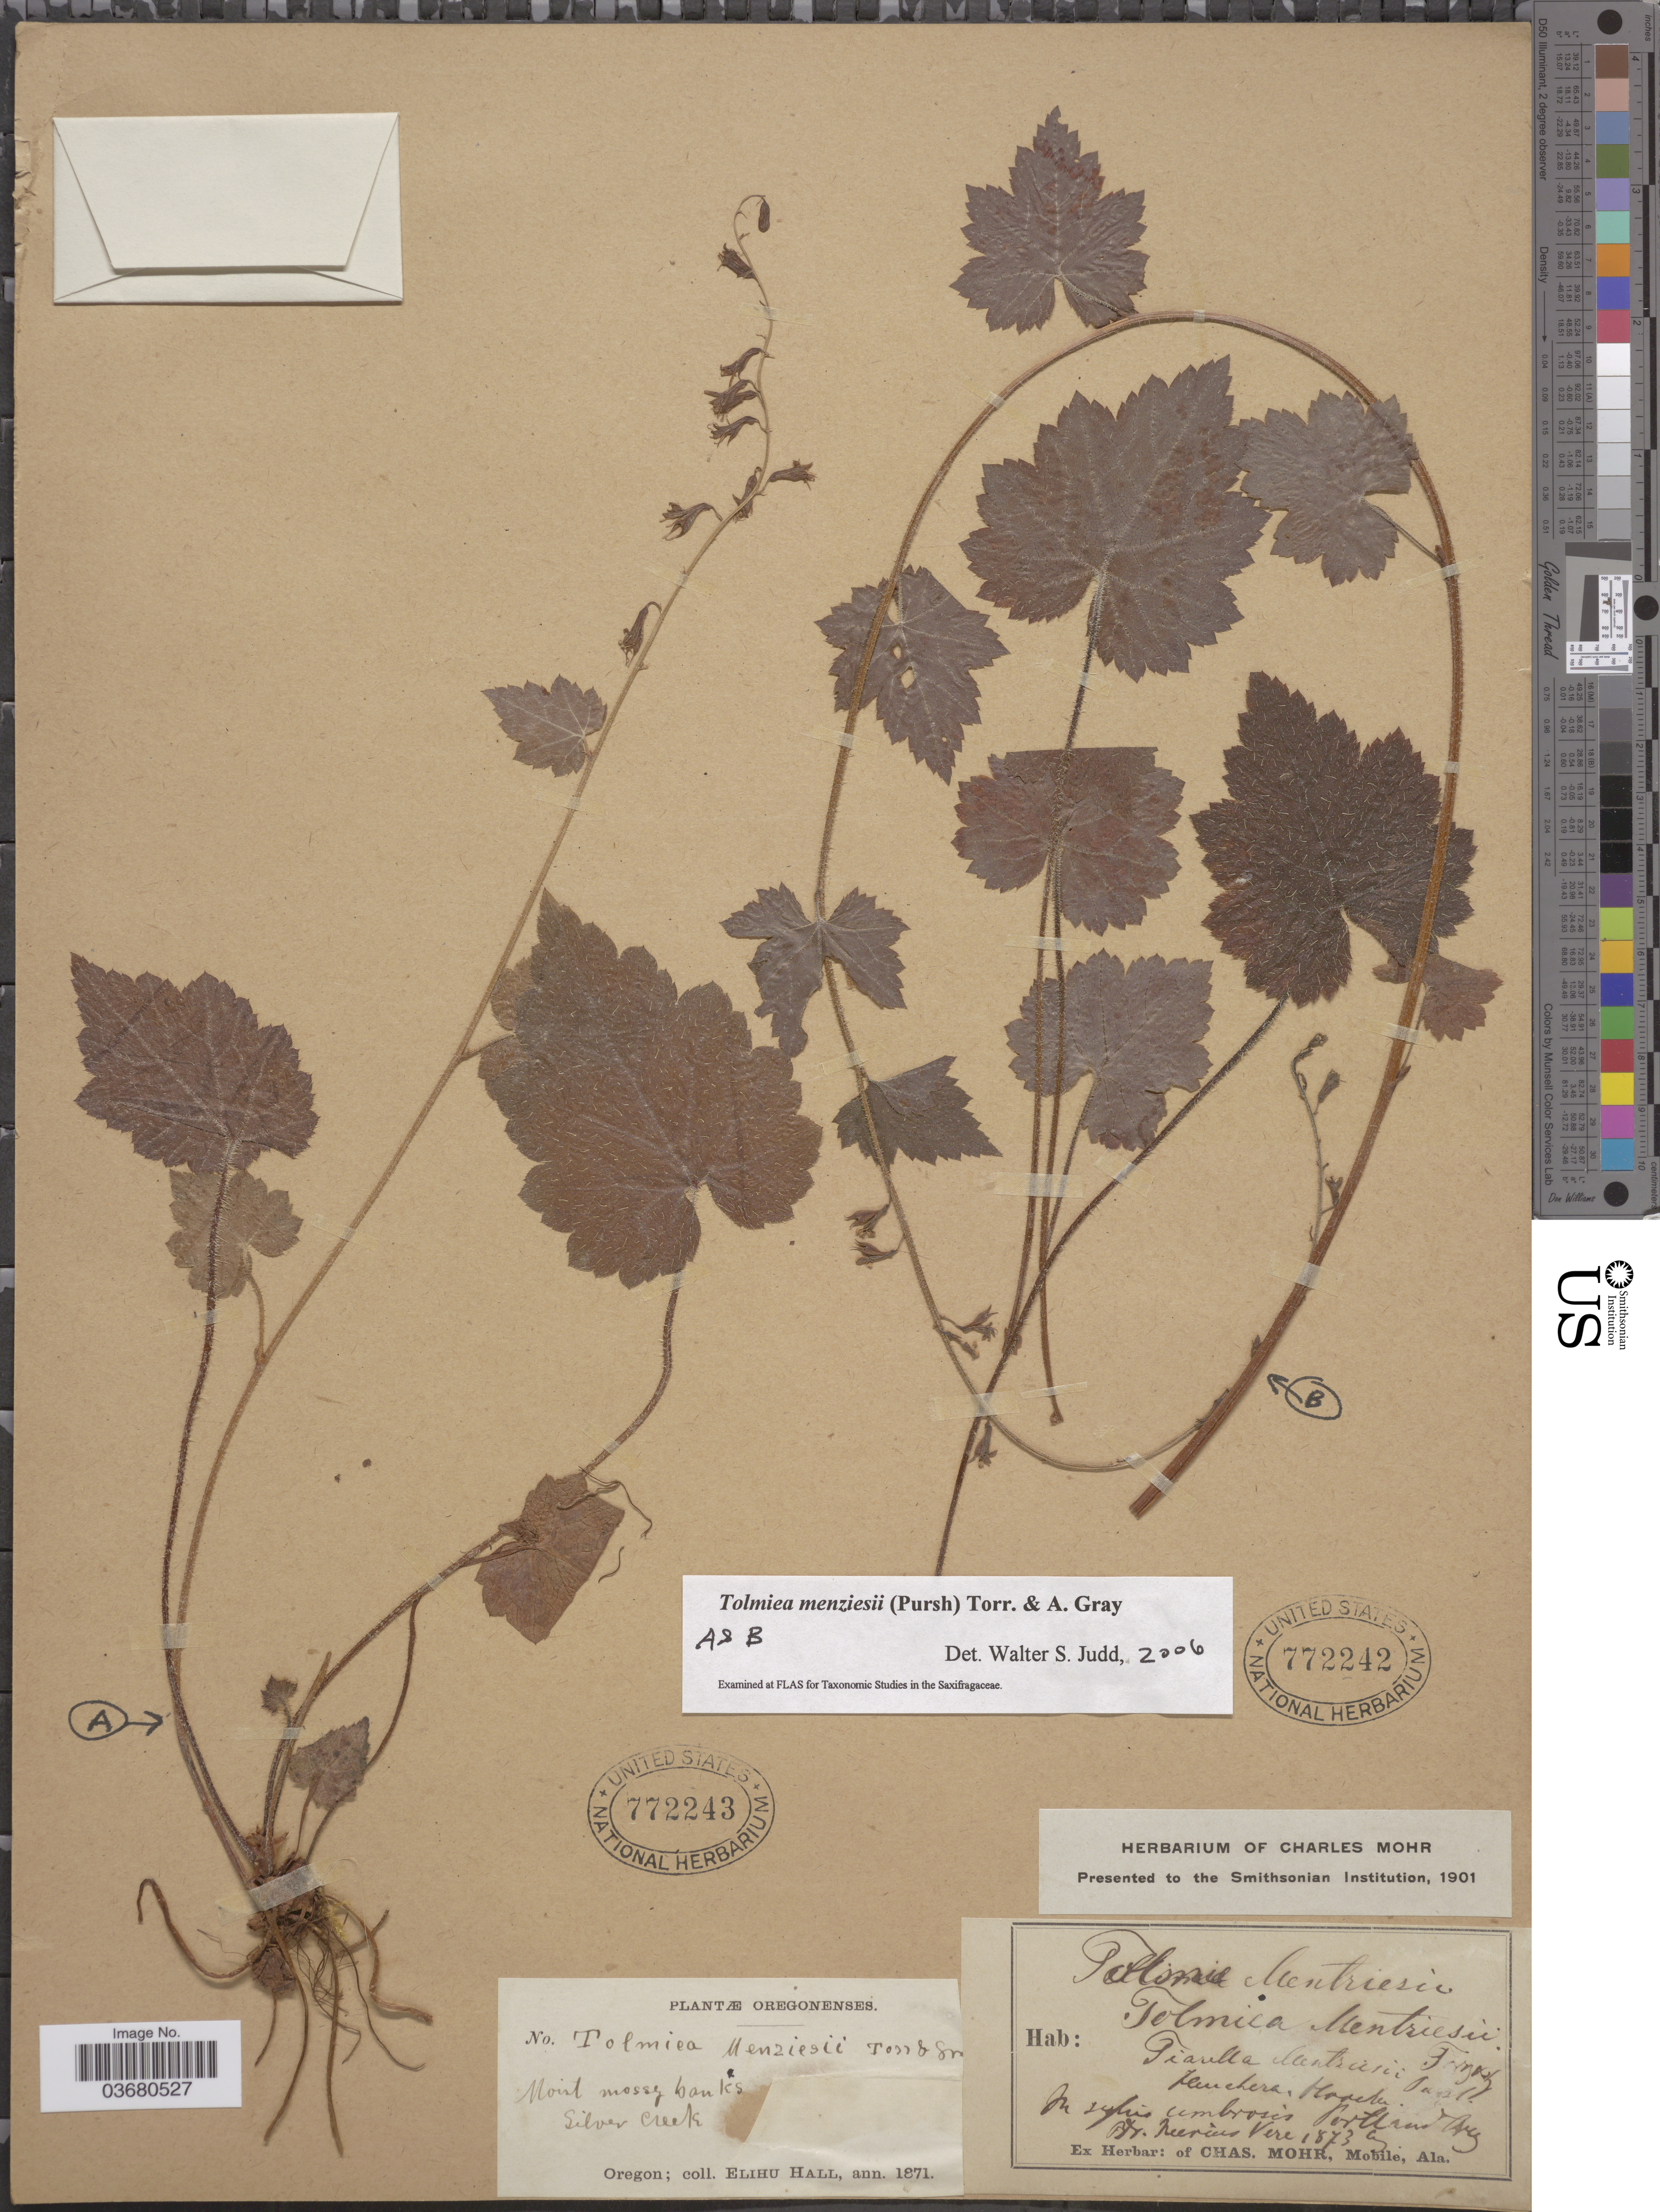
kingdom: Plantae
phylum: Tracheophyta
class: Magnoliopsida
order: Saxifragales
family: Saxifragaceae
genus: Tolmiea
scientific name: Tolmiea menziesii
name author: (Pursh) Torr. & A. Gray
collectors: D. Nevius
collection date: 1873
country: United States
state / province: Oregon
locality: In sylvis umbrosis Portland.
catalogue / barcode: US 772242